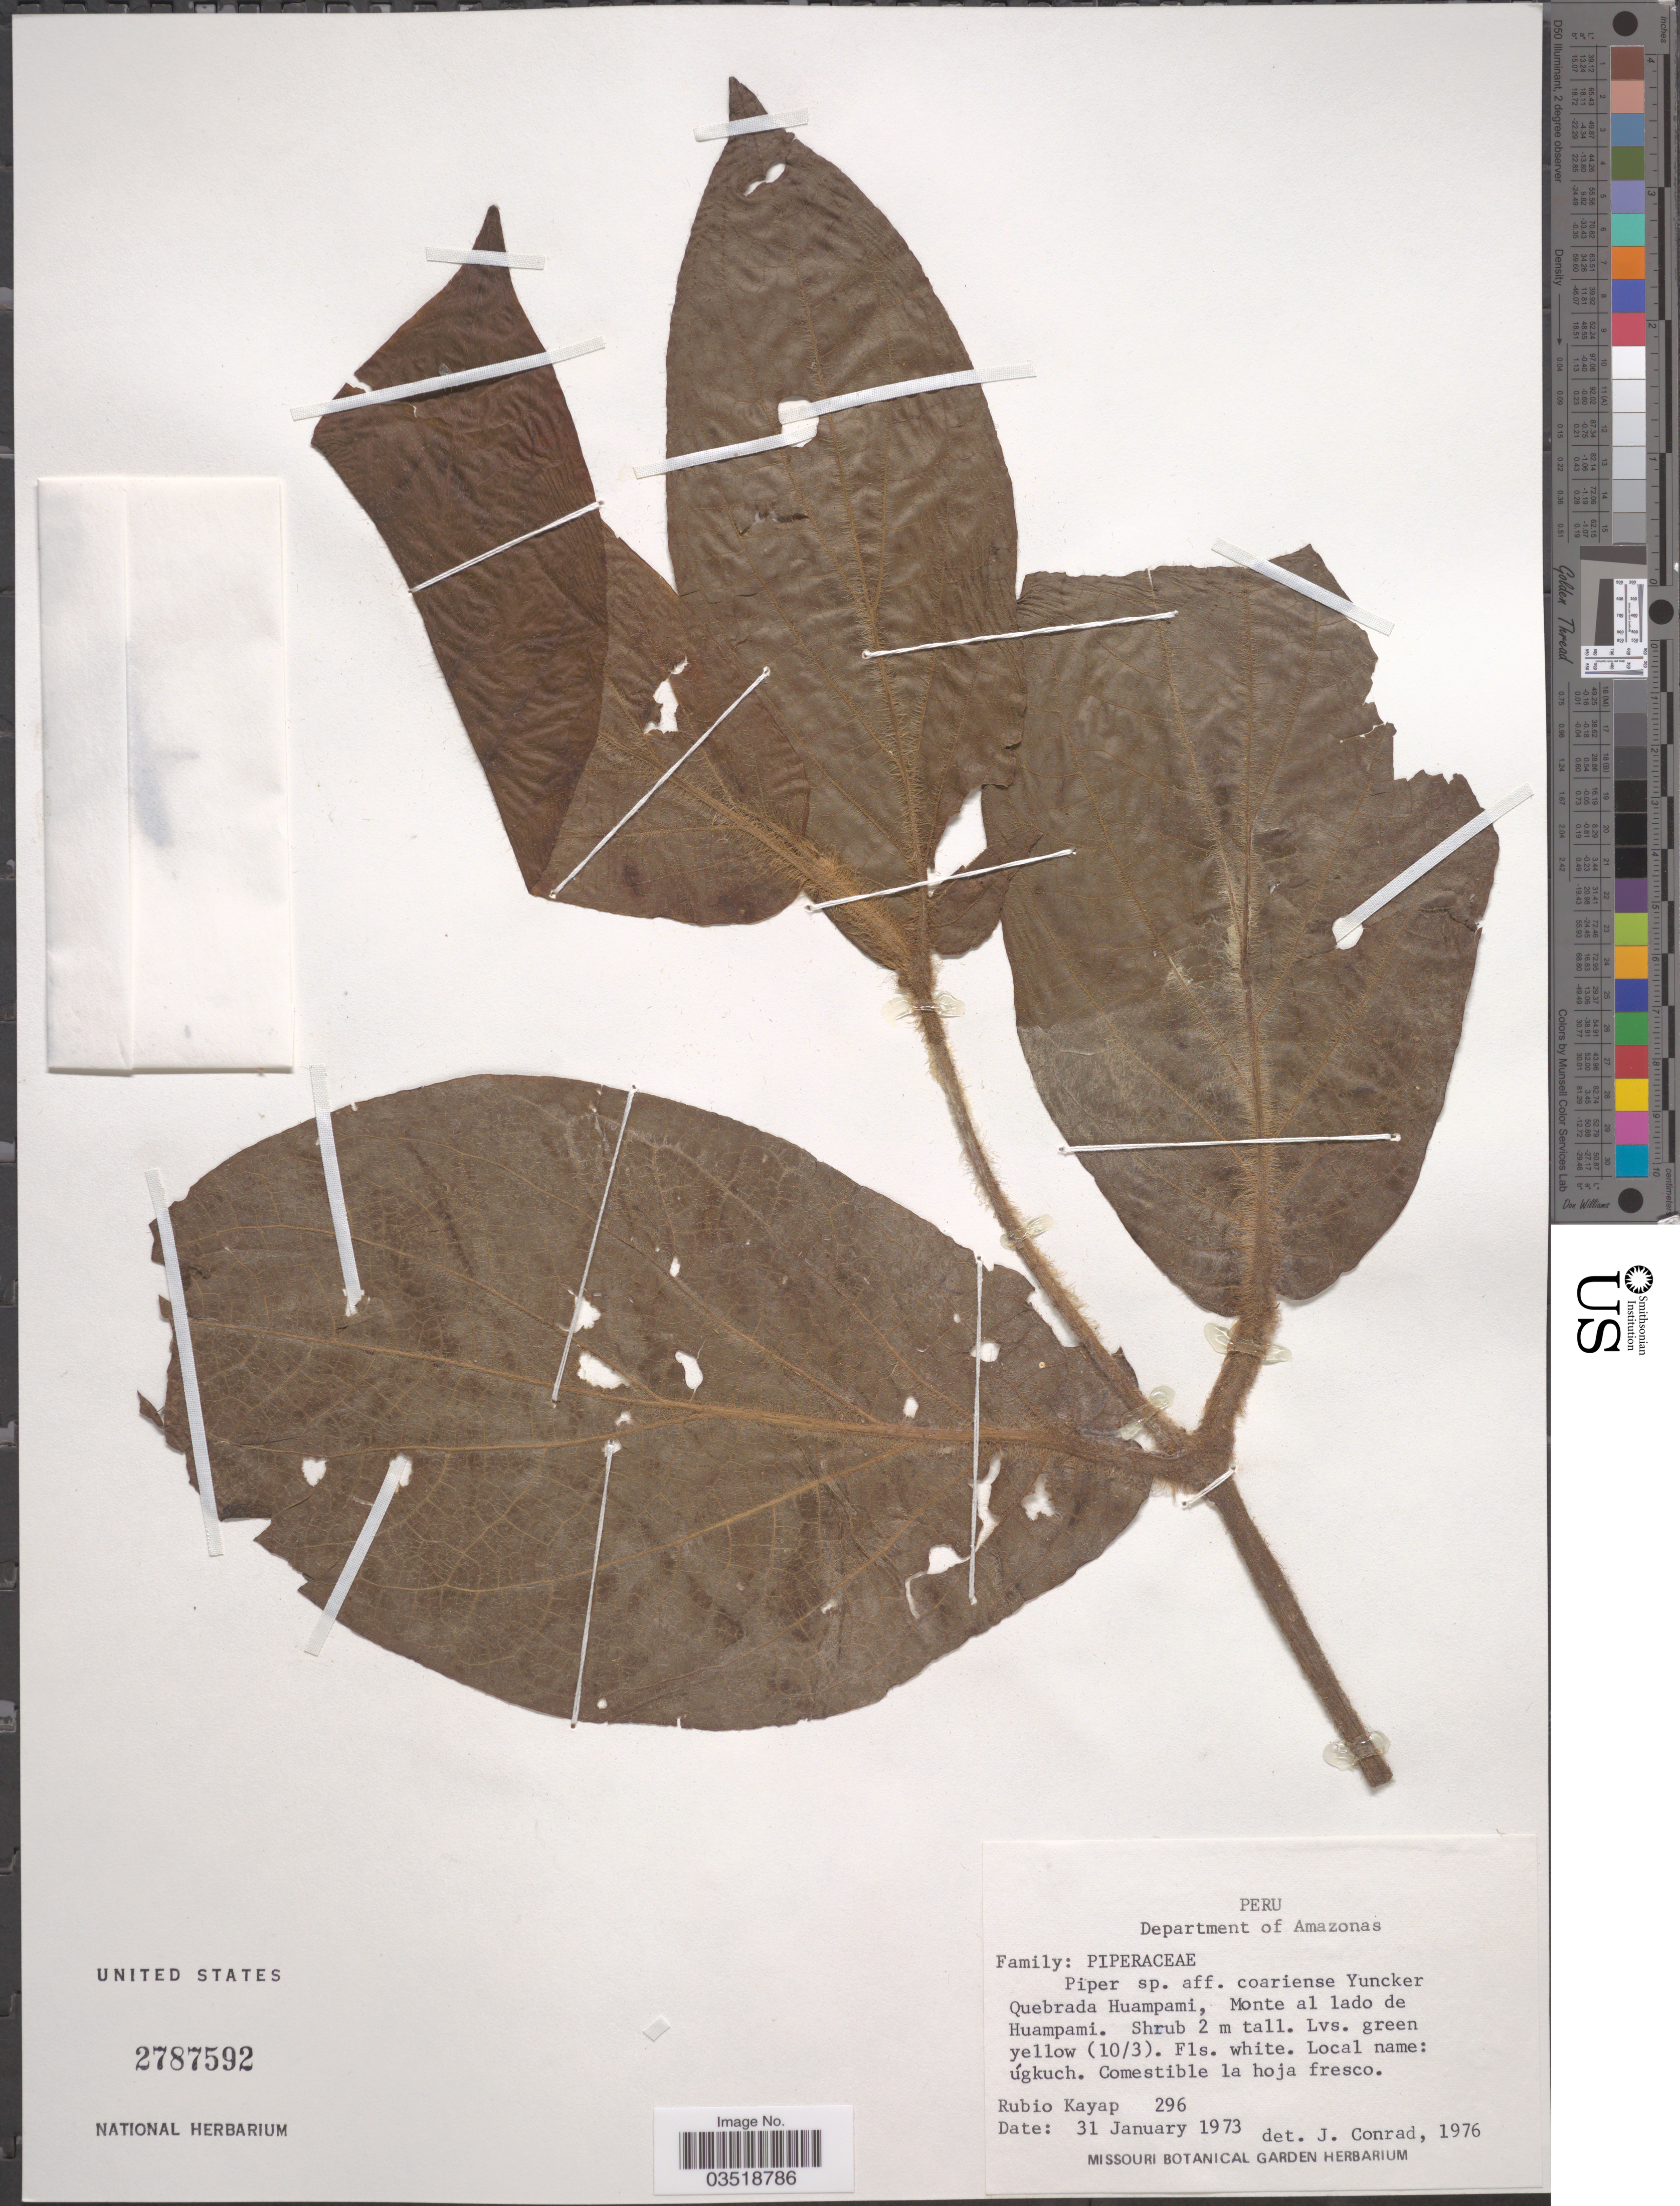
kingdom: Plantae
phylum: Tracheophyta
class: Magnoliopsida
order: Piperales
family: Piperaceae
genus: Piper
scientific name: Piper sp.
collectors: R. Kayap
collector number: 296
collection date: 1973-01-31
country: Peru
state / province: Amazonas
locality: Department of Amazonas. Quebrada Huampami, Monte al lado de Huampami.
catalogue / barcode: US 2787592